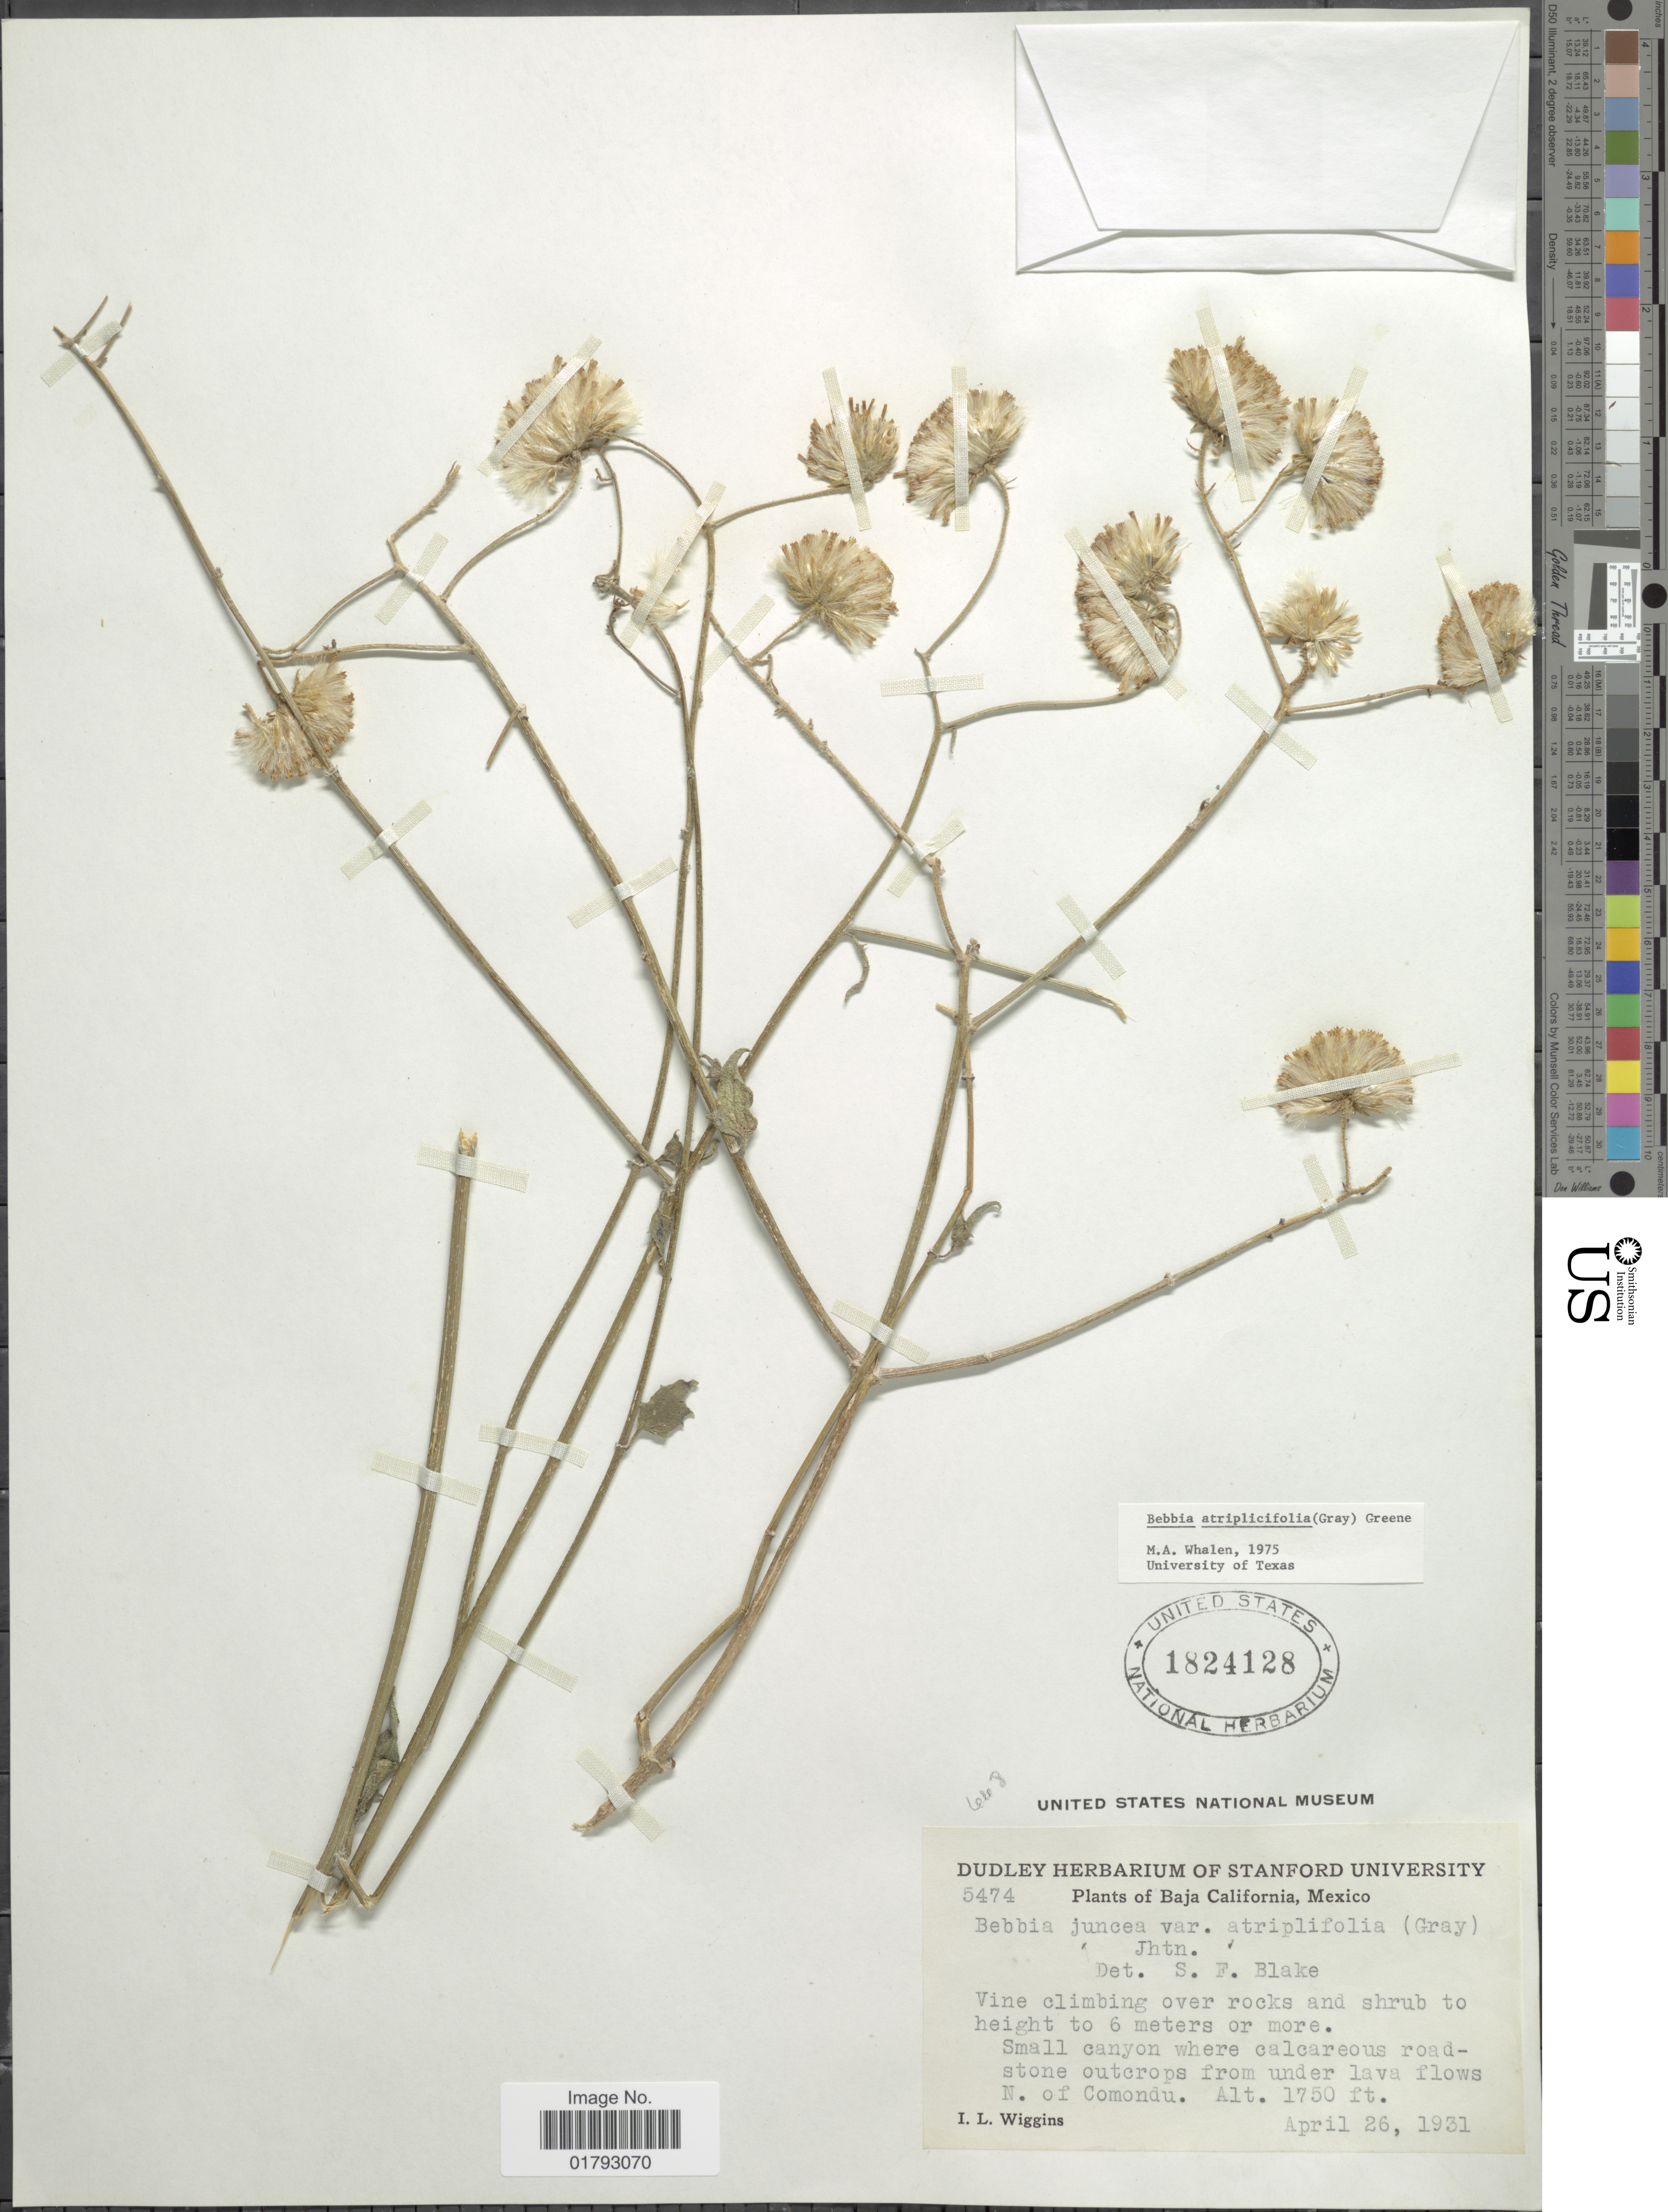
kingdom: Plantae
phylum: Tracheophyta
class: Magnoliopsida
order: Asterales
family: Asteraceae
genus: Bebbia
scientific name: Bebbia atriplicifolia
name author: (A. Gray) Greene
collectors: I. L. Wiggins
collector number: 5474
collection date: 1931-04-26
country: Mexico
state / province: Baja California Sur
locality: Baja California, Mexico. N. of Comondu.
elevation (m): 533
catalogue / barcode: US 1824128